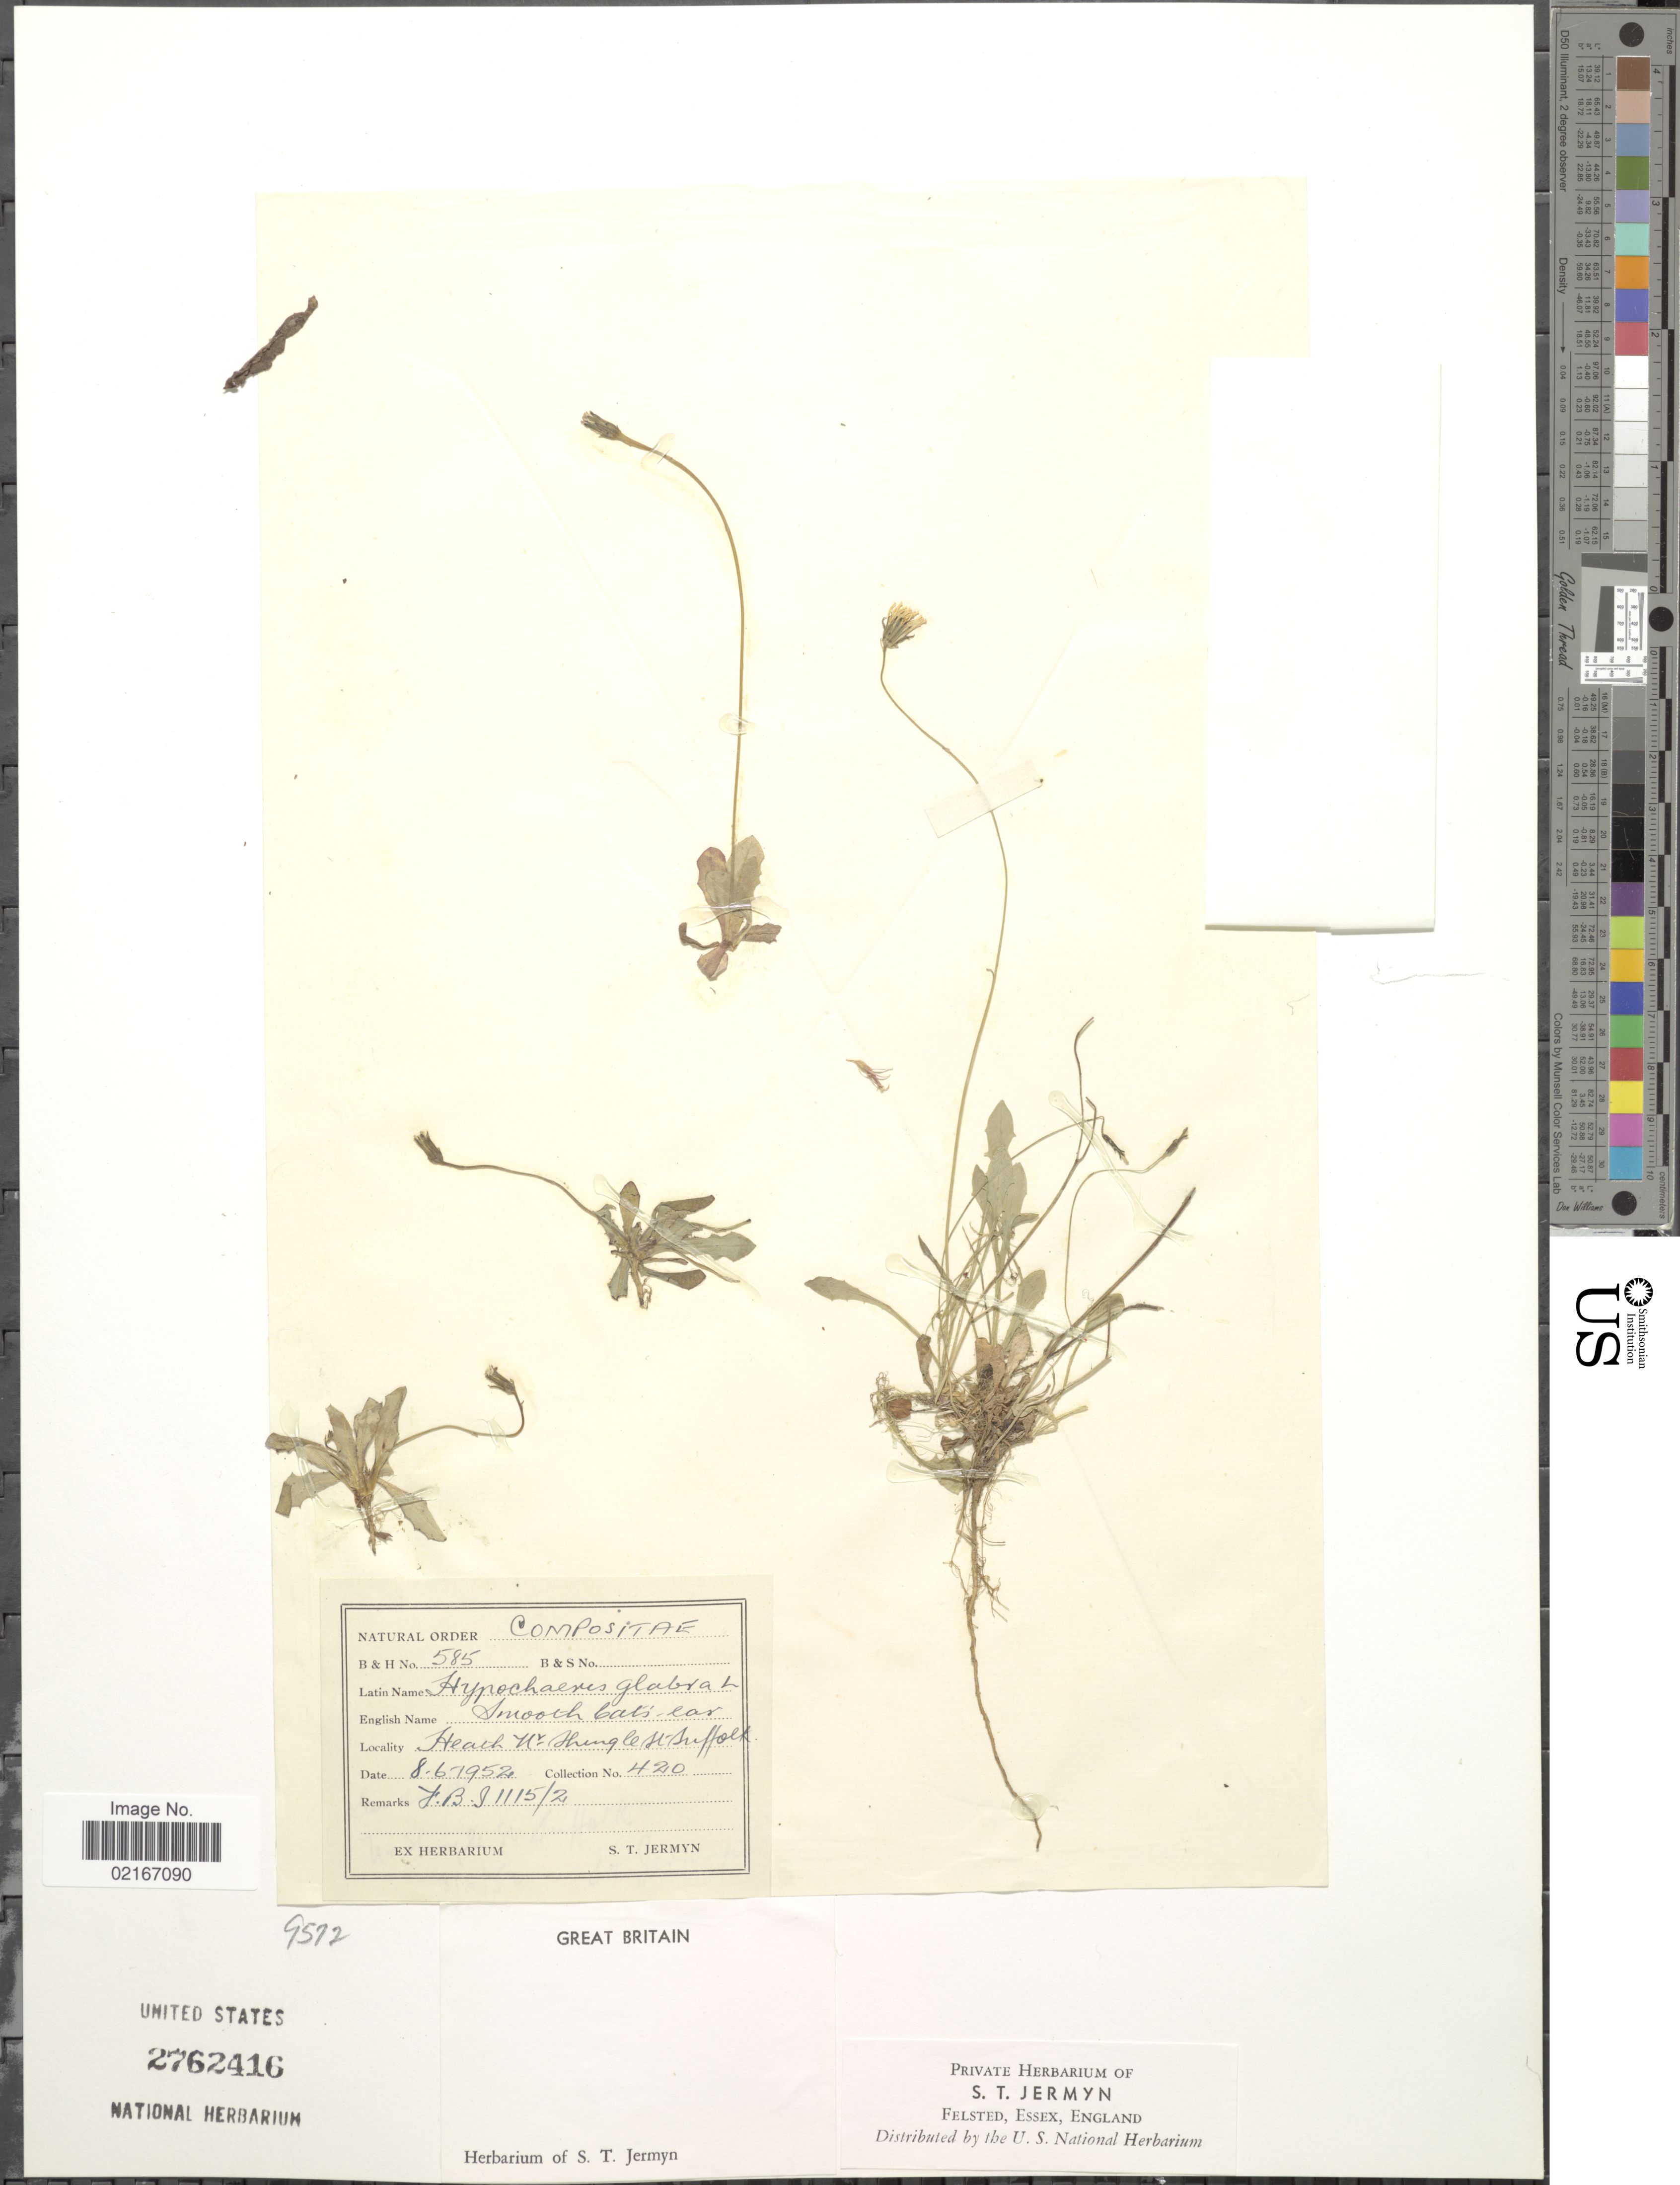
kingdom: Plantae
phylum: Tracheophyta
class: Magnoliopsida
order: Asterales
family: Asteraceae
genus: Hypochaeris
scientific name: Hypochaeris glabra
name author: L.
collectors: ex herb. S. T. Jermyn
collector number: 420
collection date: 1952-06-08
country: United Kingdom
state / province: England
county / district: Suffolk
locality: Heath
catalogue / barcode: US 2762416